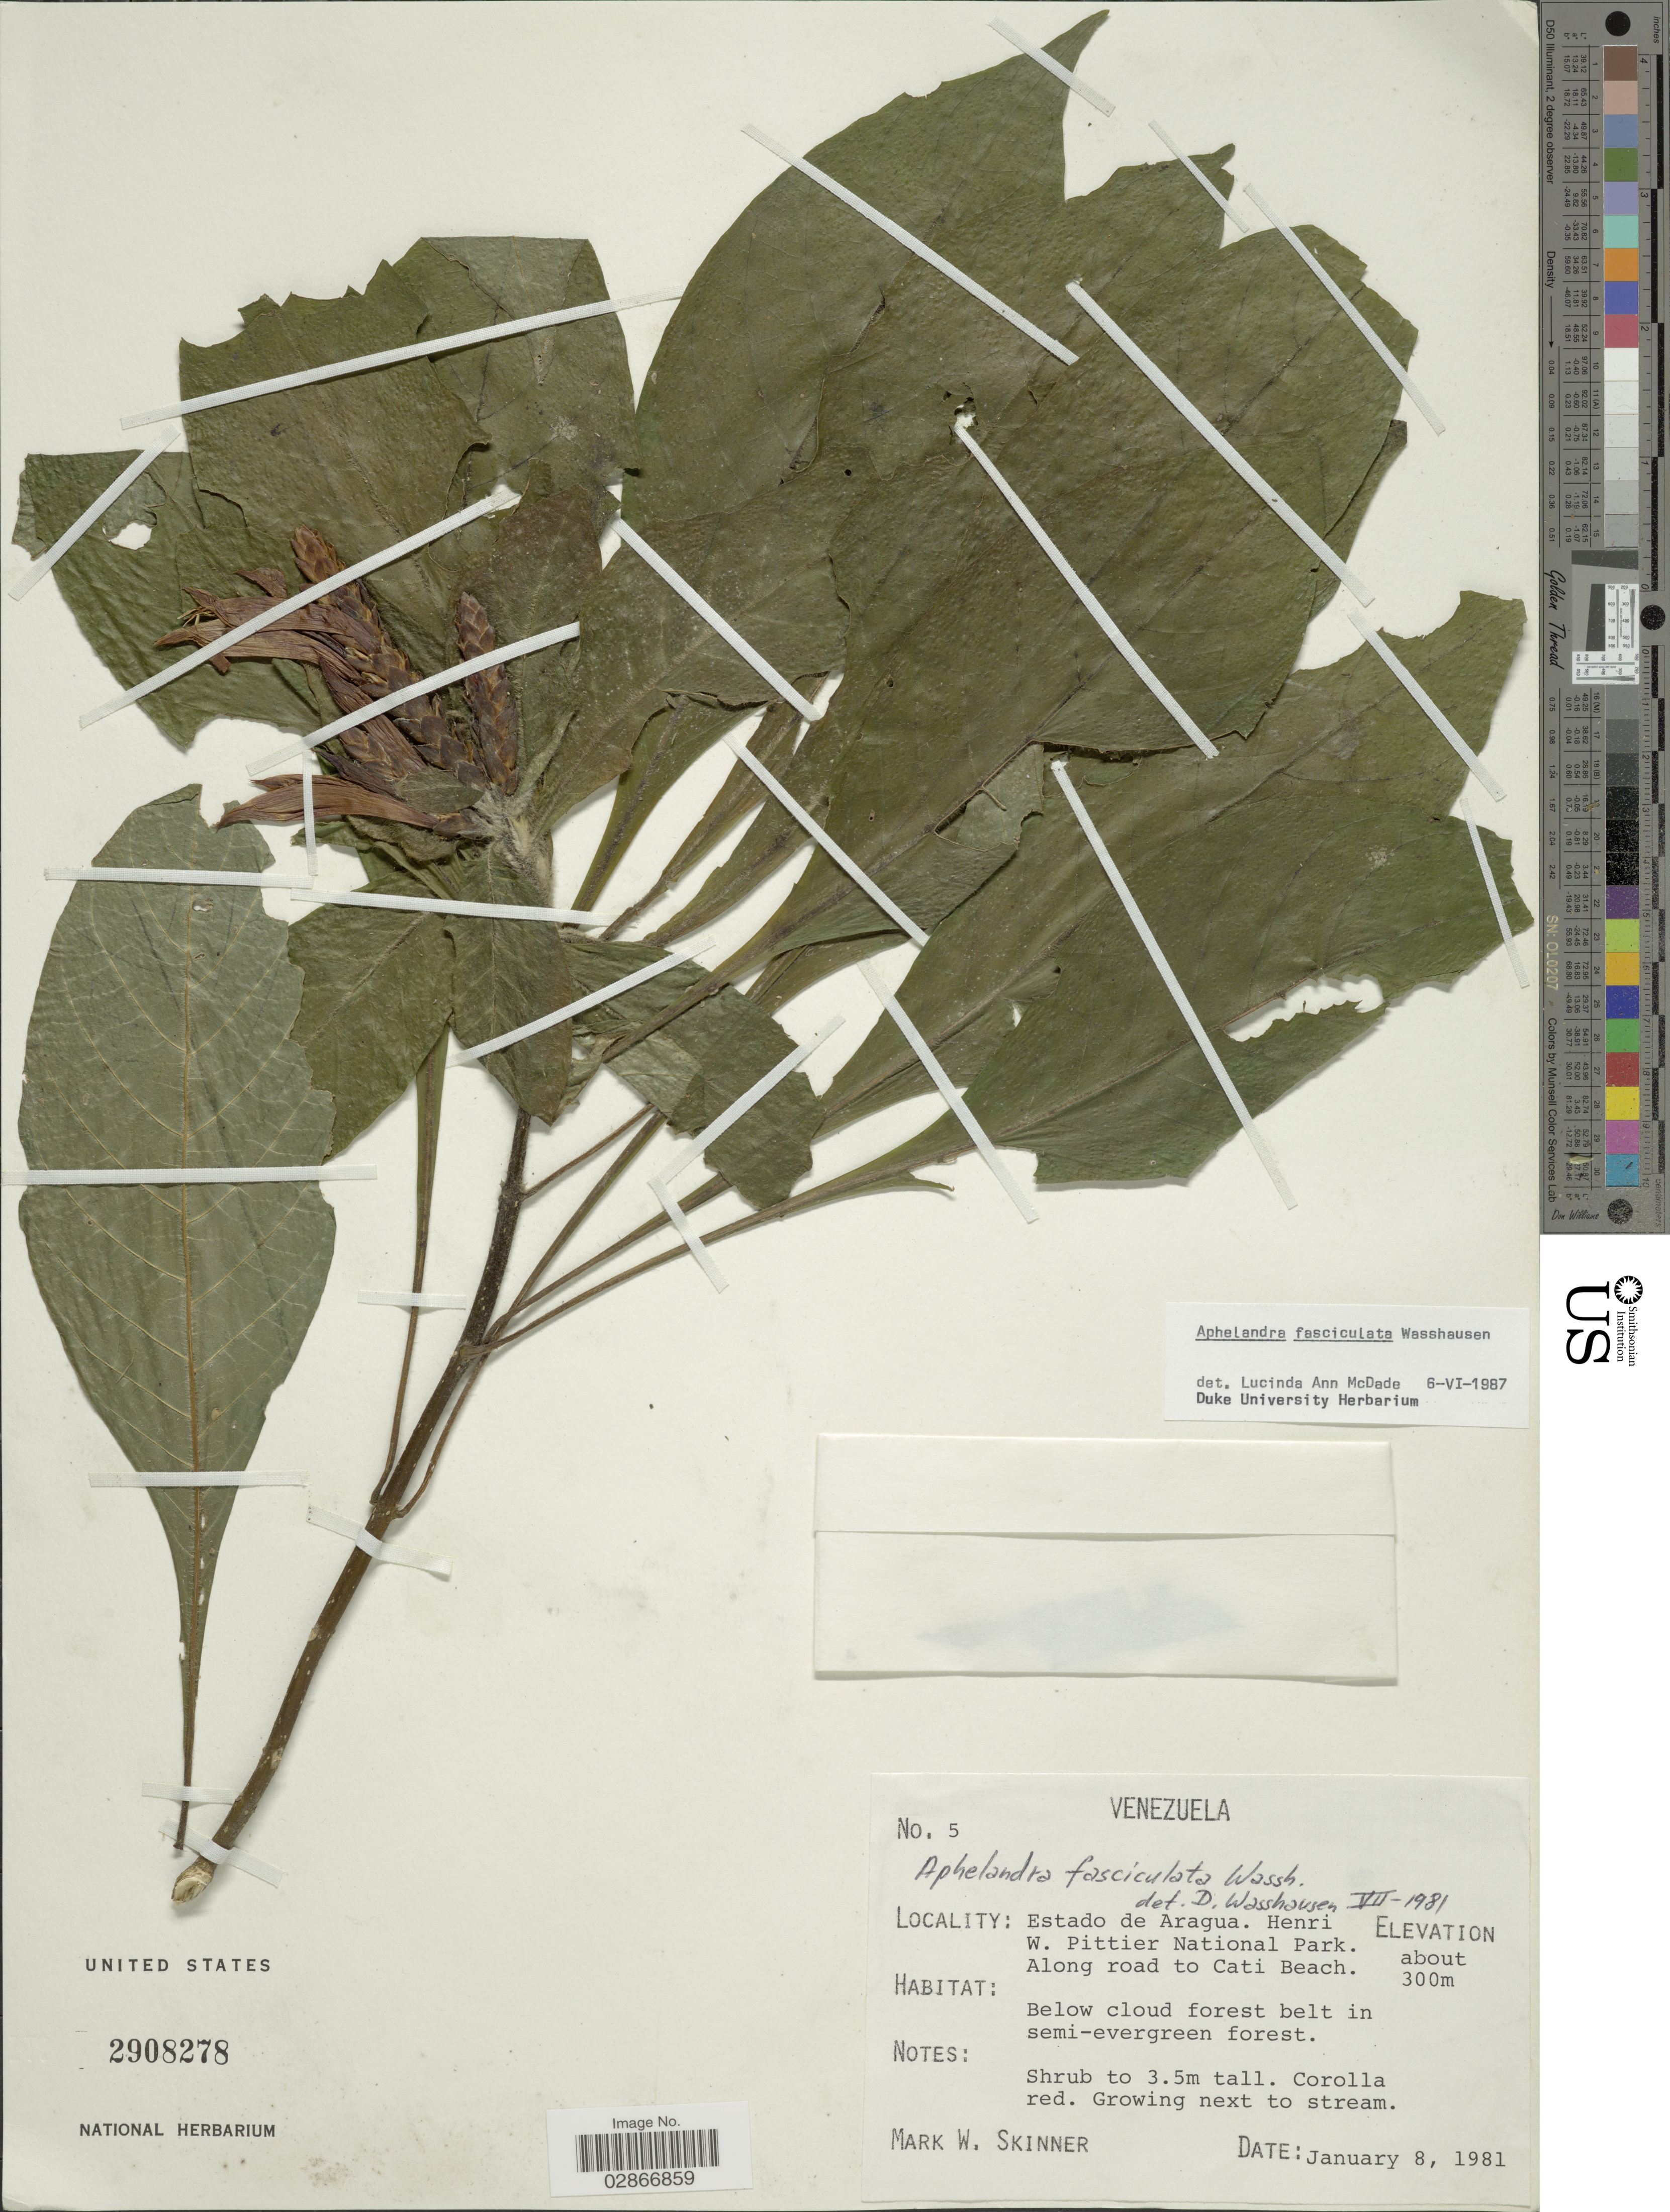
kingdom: Plantae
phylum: Tracheophyta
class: Magnoliopsida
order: Lamiales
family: Acanthaceae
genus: Aphelandra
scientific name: Aphelandra fasciculata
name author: Wassh.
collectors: M. Skinner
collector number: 5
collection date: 1981-01-08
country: Venezuela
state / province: Aragua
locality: Henri W. Pittier National Park. Along road to Cati Beach.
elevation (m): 300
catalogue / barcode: US 2908278